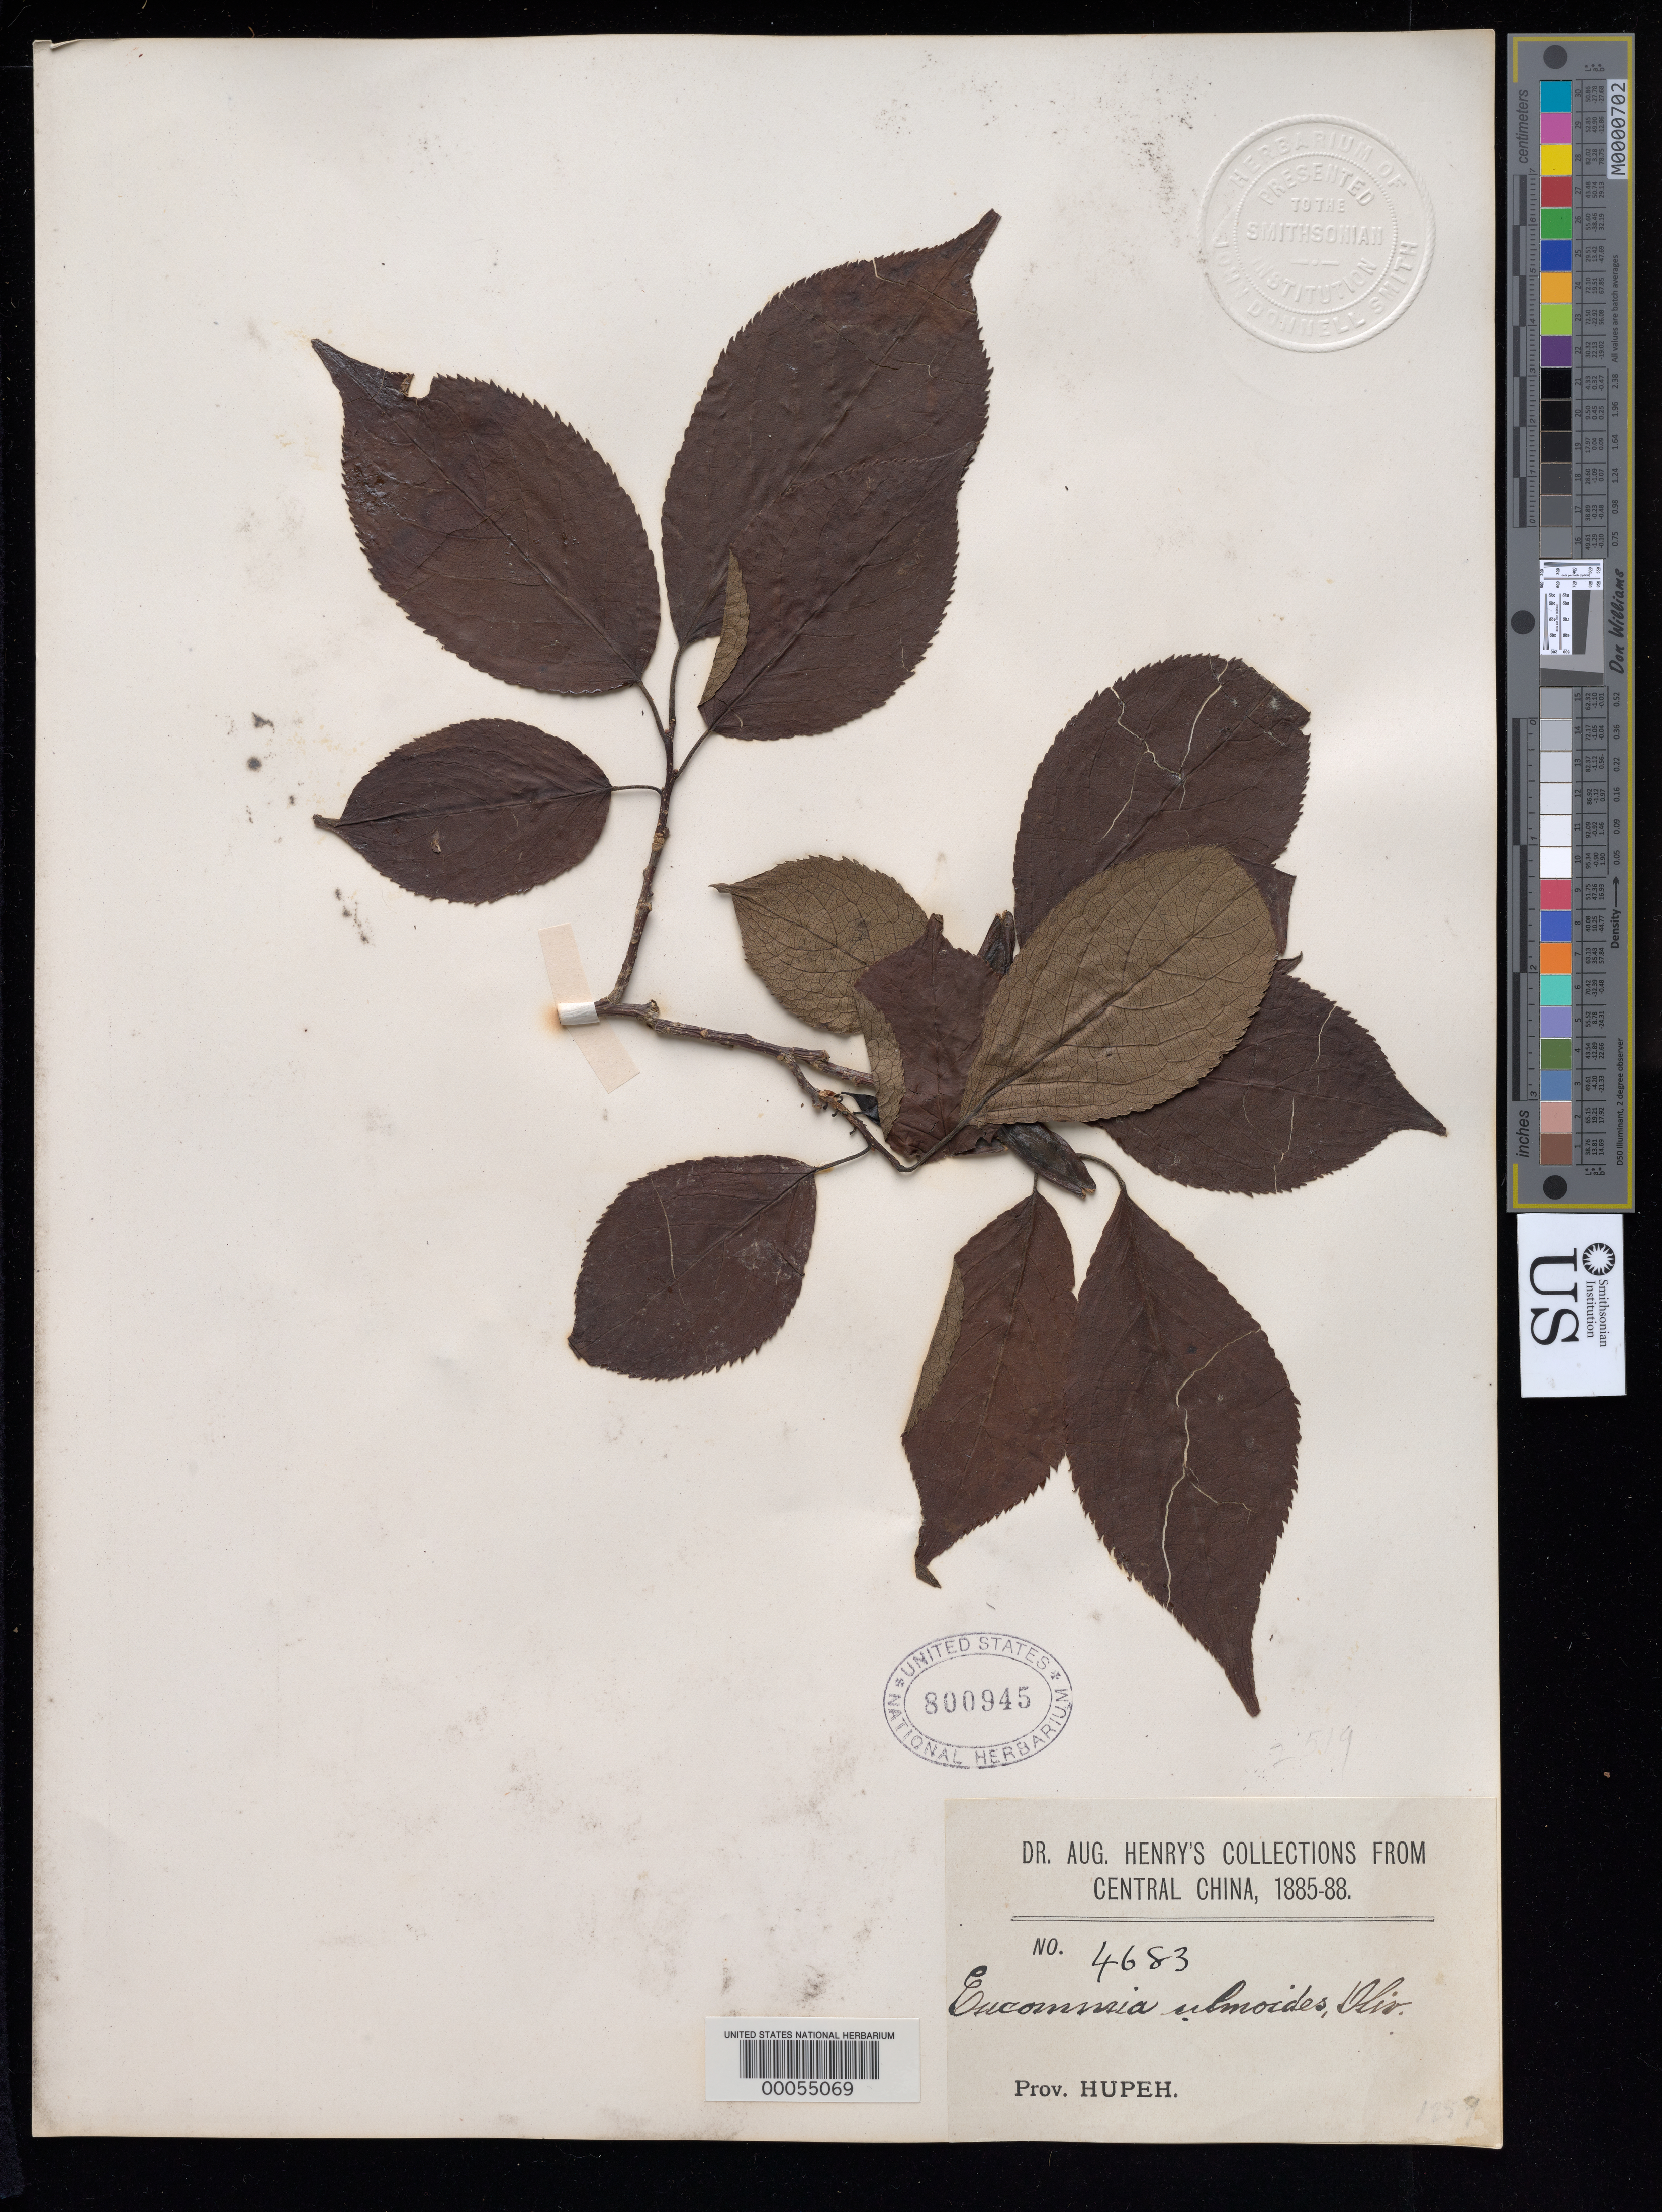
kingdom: Plantae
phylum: Tracheophyta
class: Magnoliopsida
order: Garryales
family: Eucommiaceae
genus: Eucommia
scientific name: Eucommia ulmoides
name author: Oliv.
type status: Syntype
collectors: A. Henry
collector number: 4683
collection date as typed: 1885 to -- -- 1888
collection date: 1885/1888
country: China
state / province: Hubei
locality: Prov. Hupeh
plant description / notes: Syntype of Eucommia ulmoides Oliv.!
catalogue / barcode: US 800945